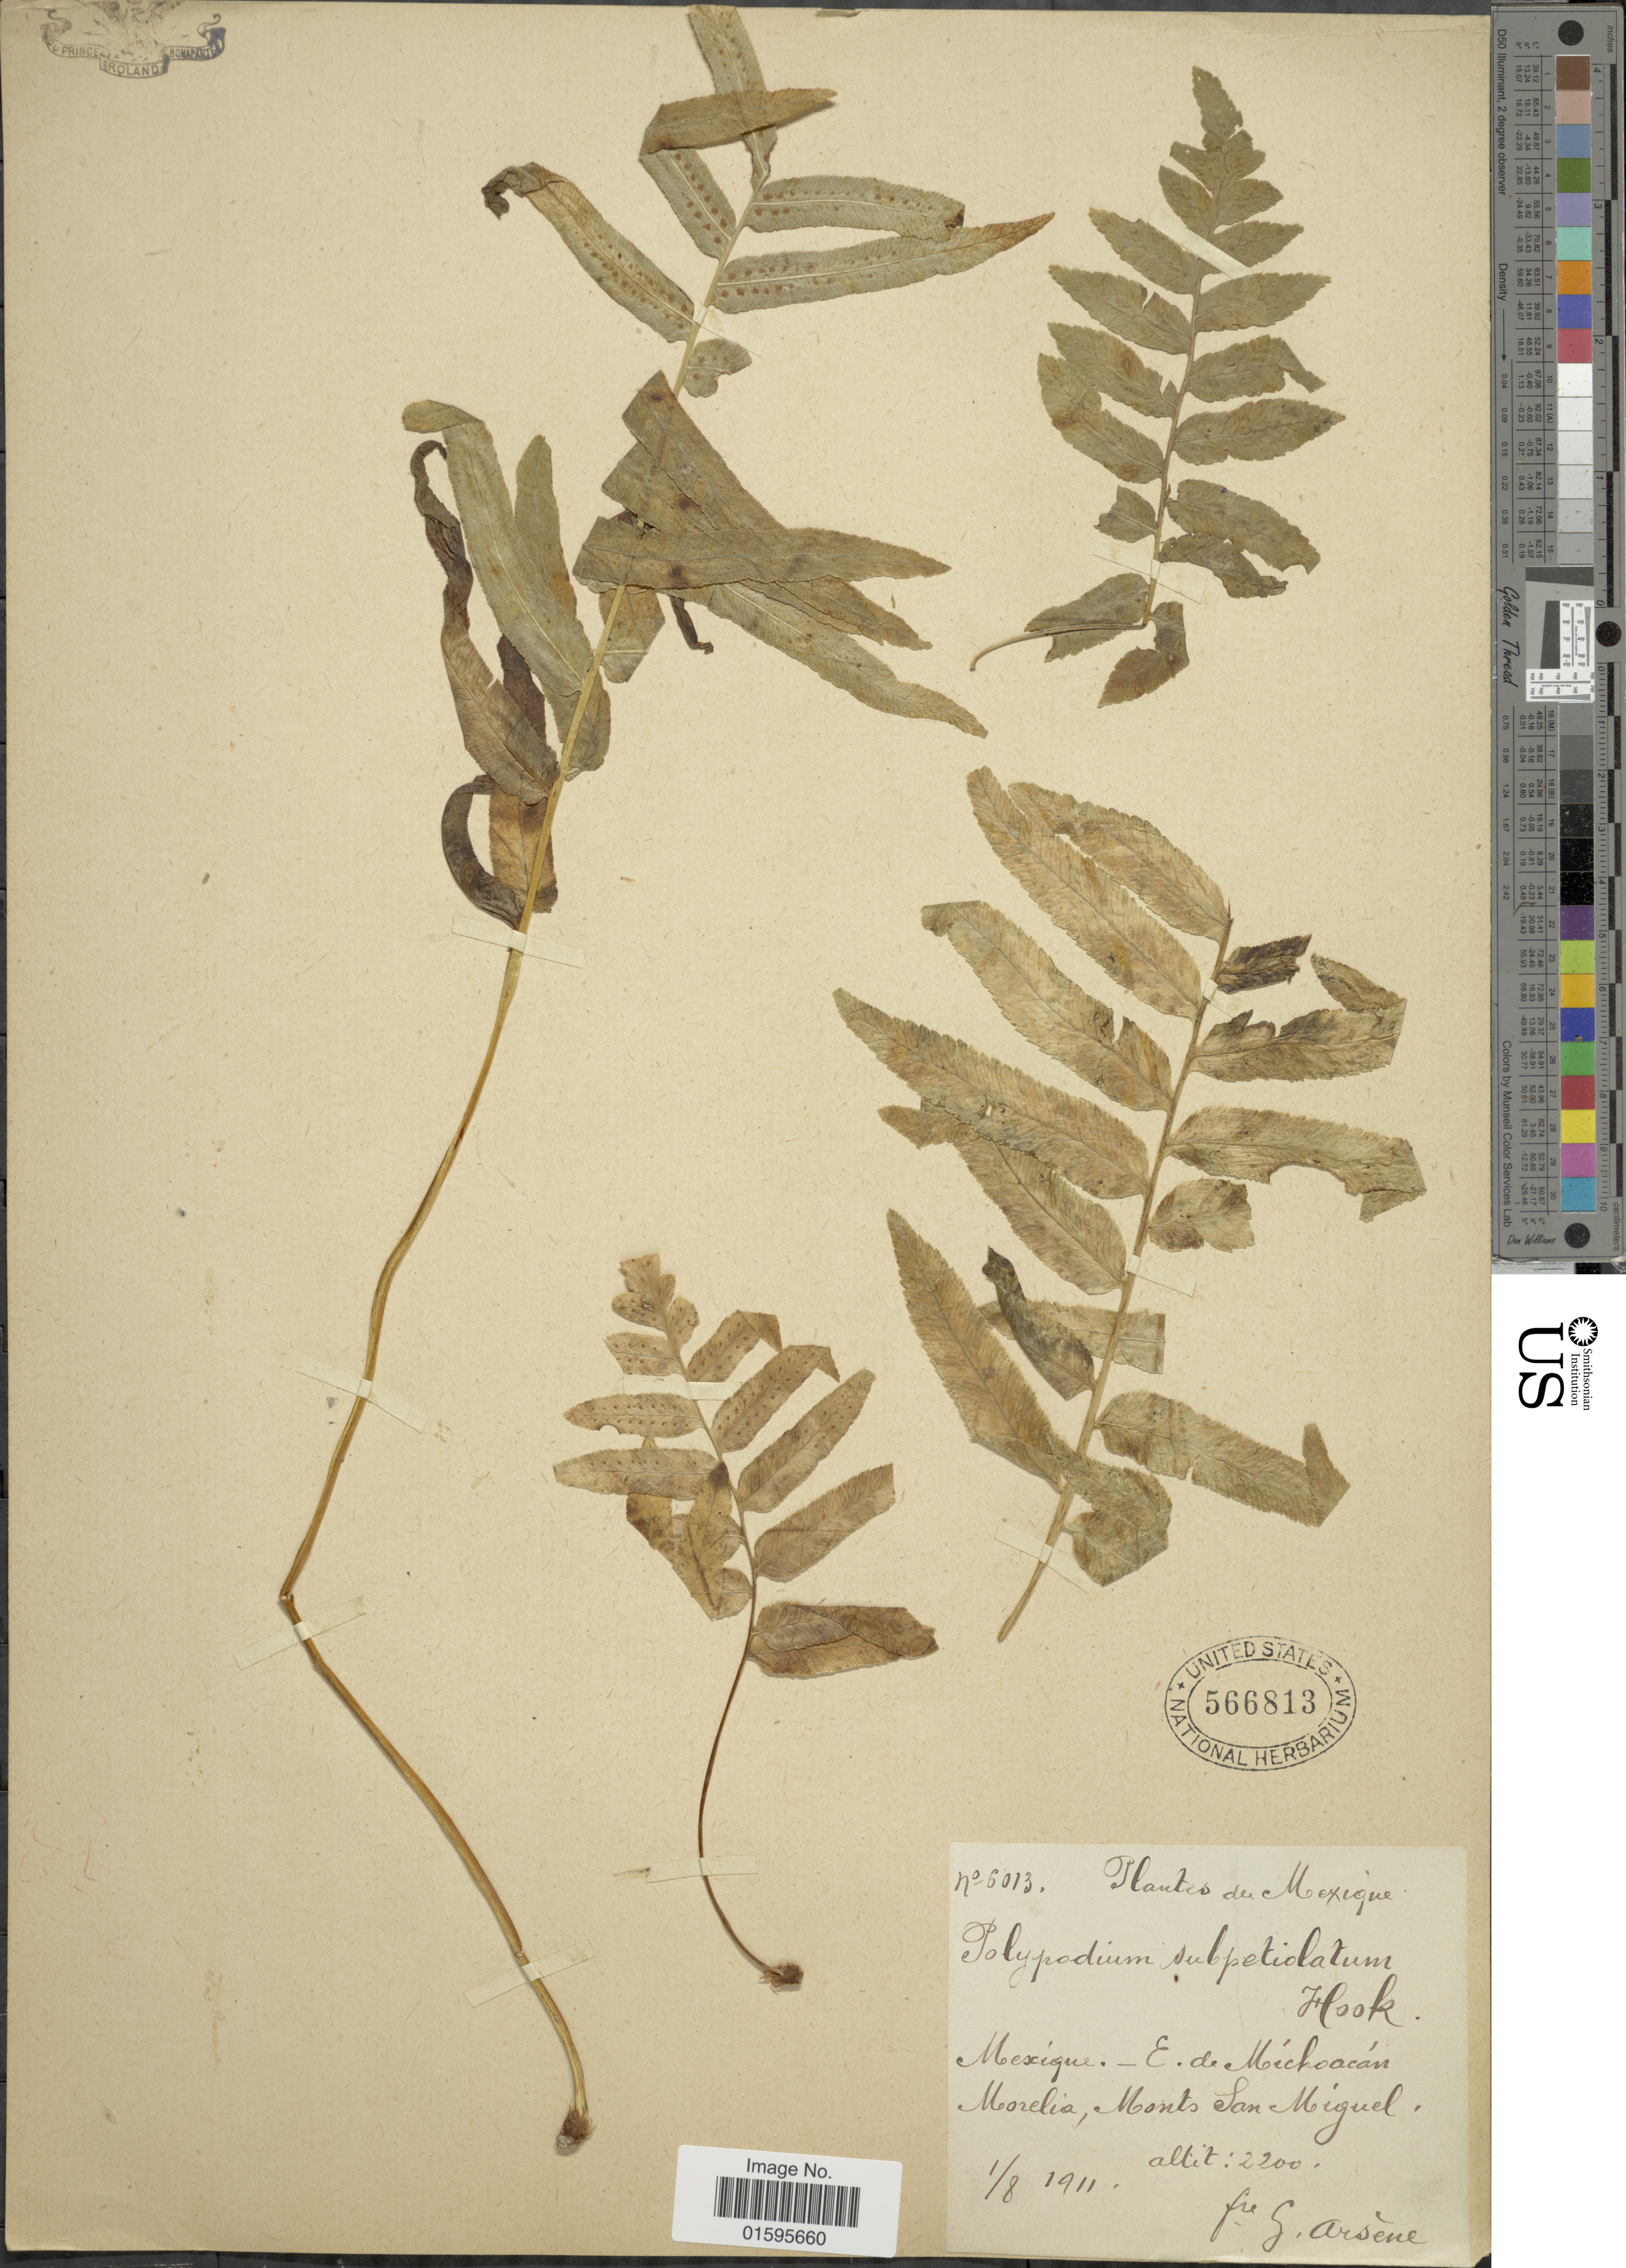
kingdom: Plantae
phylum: Tracheophyta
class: Polypodiopsida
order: Polypodiales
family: Polypodiaceae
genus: Polypodium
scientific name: Polypodium subpetiolatum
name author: Hook.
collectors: Bro. G. Arsène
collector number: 6013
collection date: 1911-08-01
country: Mexico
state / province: Michoacán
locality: Mexique, E. de Michoacan, Morelia, Monts San Miguel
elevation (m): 671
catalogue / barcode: US 566813